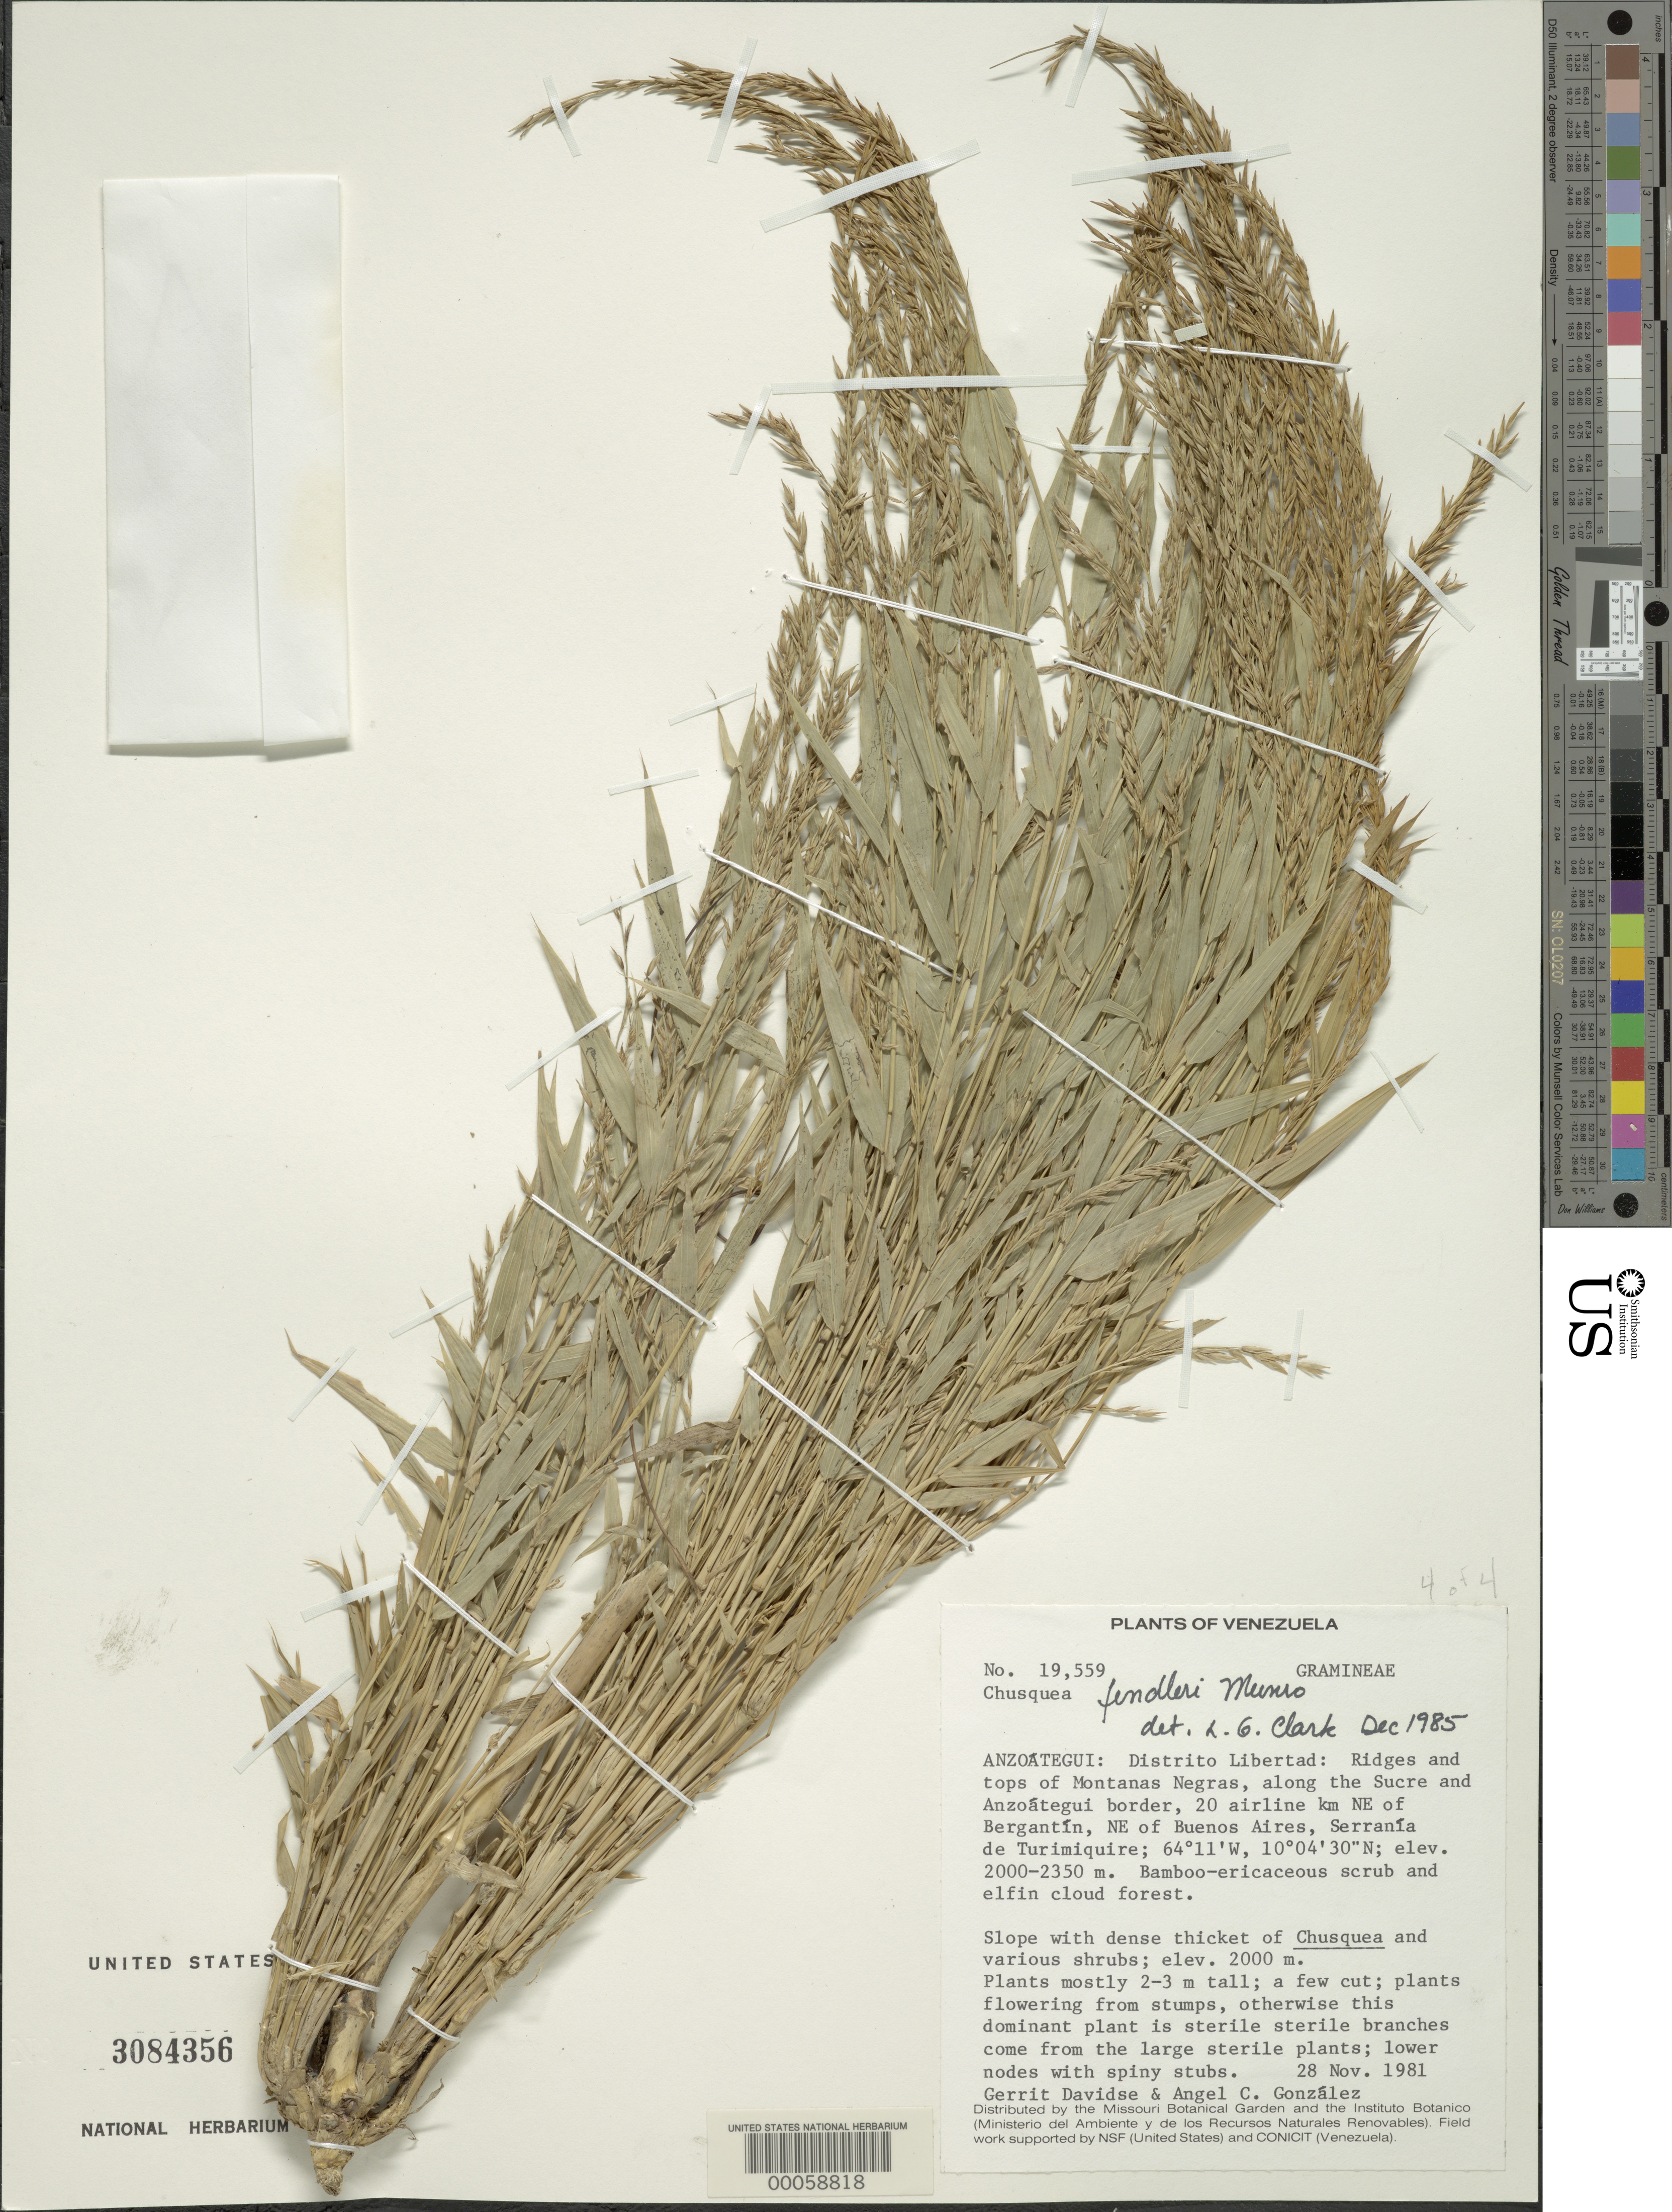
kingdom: Plantae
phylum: Tracheophyta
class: Liliopsida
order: Poales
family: Poaceae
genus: Chusquea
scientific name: Chusquea fendleri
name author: Munro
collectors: G. Davidse & A. C. González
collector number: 19.559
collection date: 1981-11-28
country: Venezuela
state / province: Anzoátegui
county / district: Libertad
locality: ridges and tops of Montanas Negras, along the Sucre and Anzoátegui border, NE of Buenos Aires, Serranía de Turimiquire.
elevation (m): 2000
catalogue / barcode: US 3084356